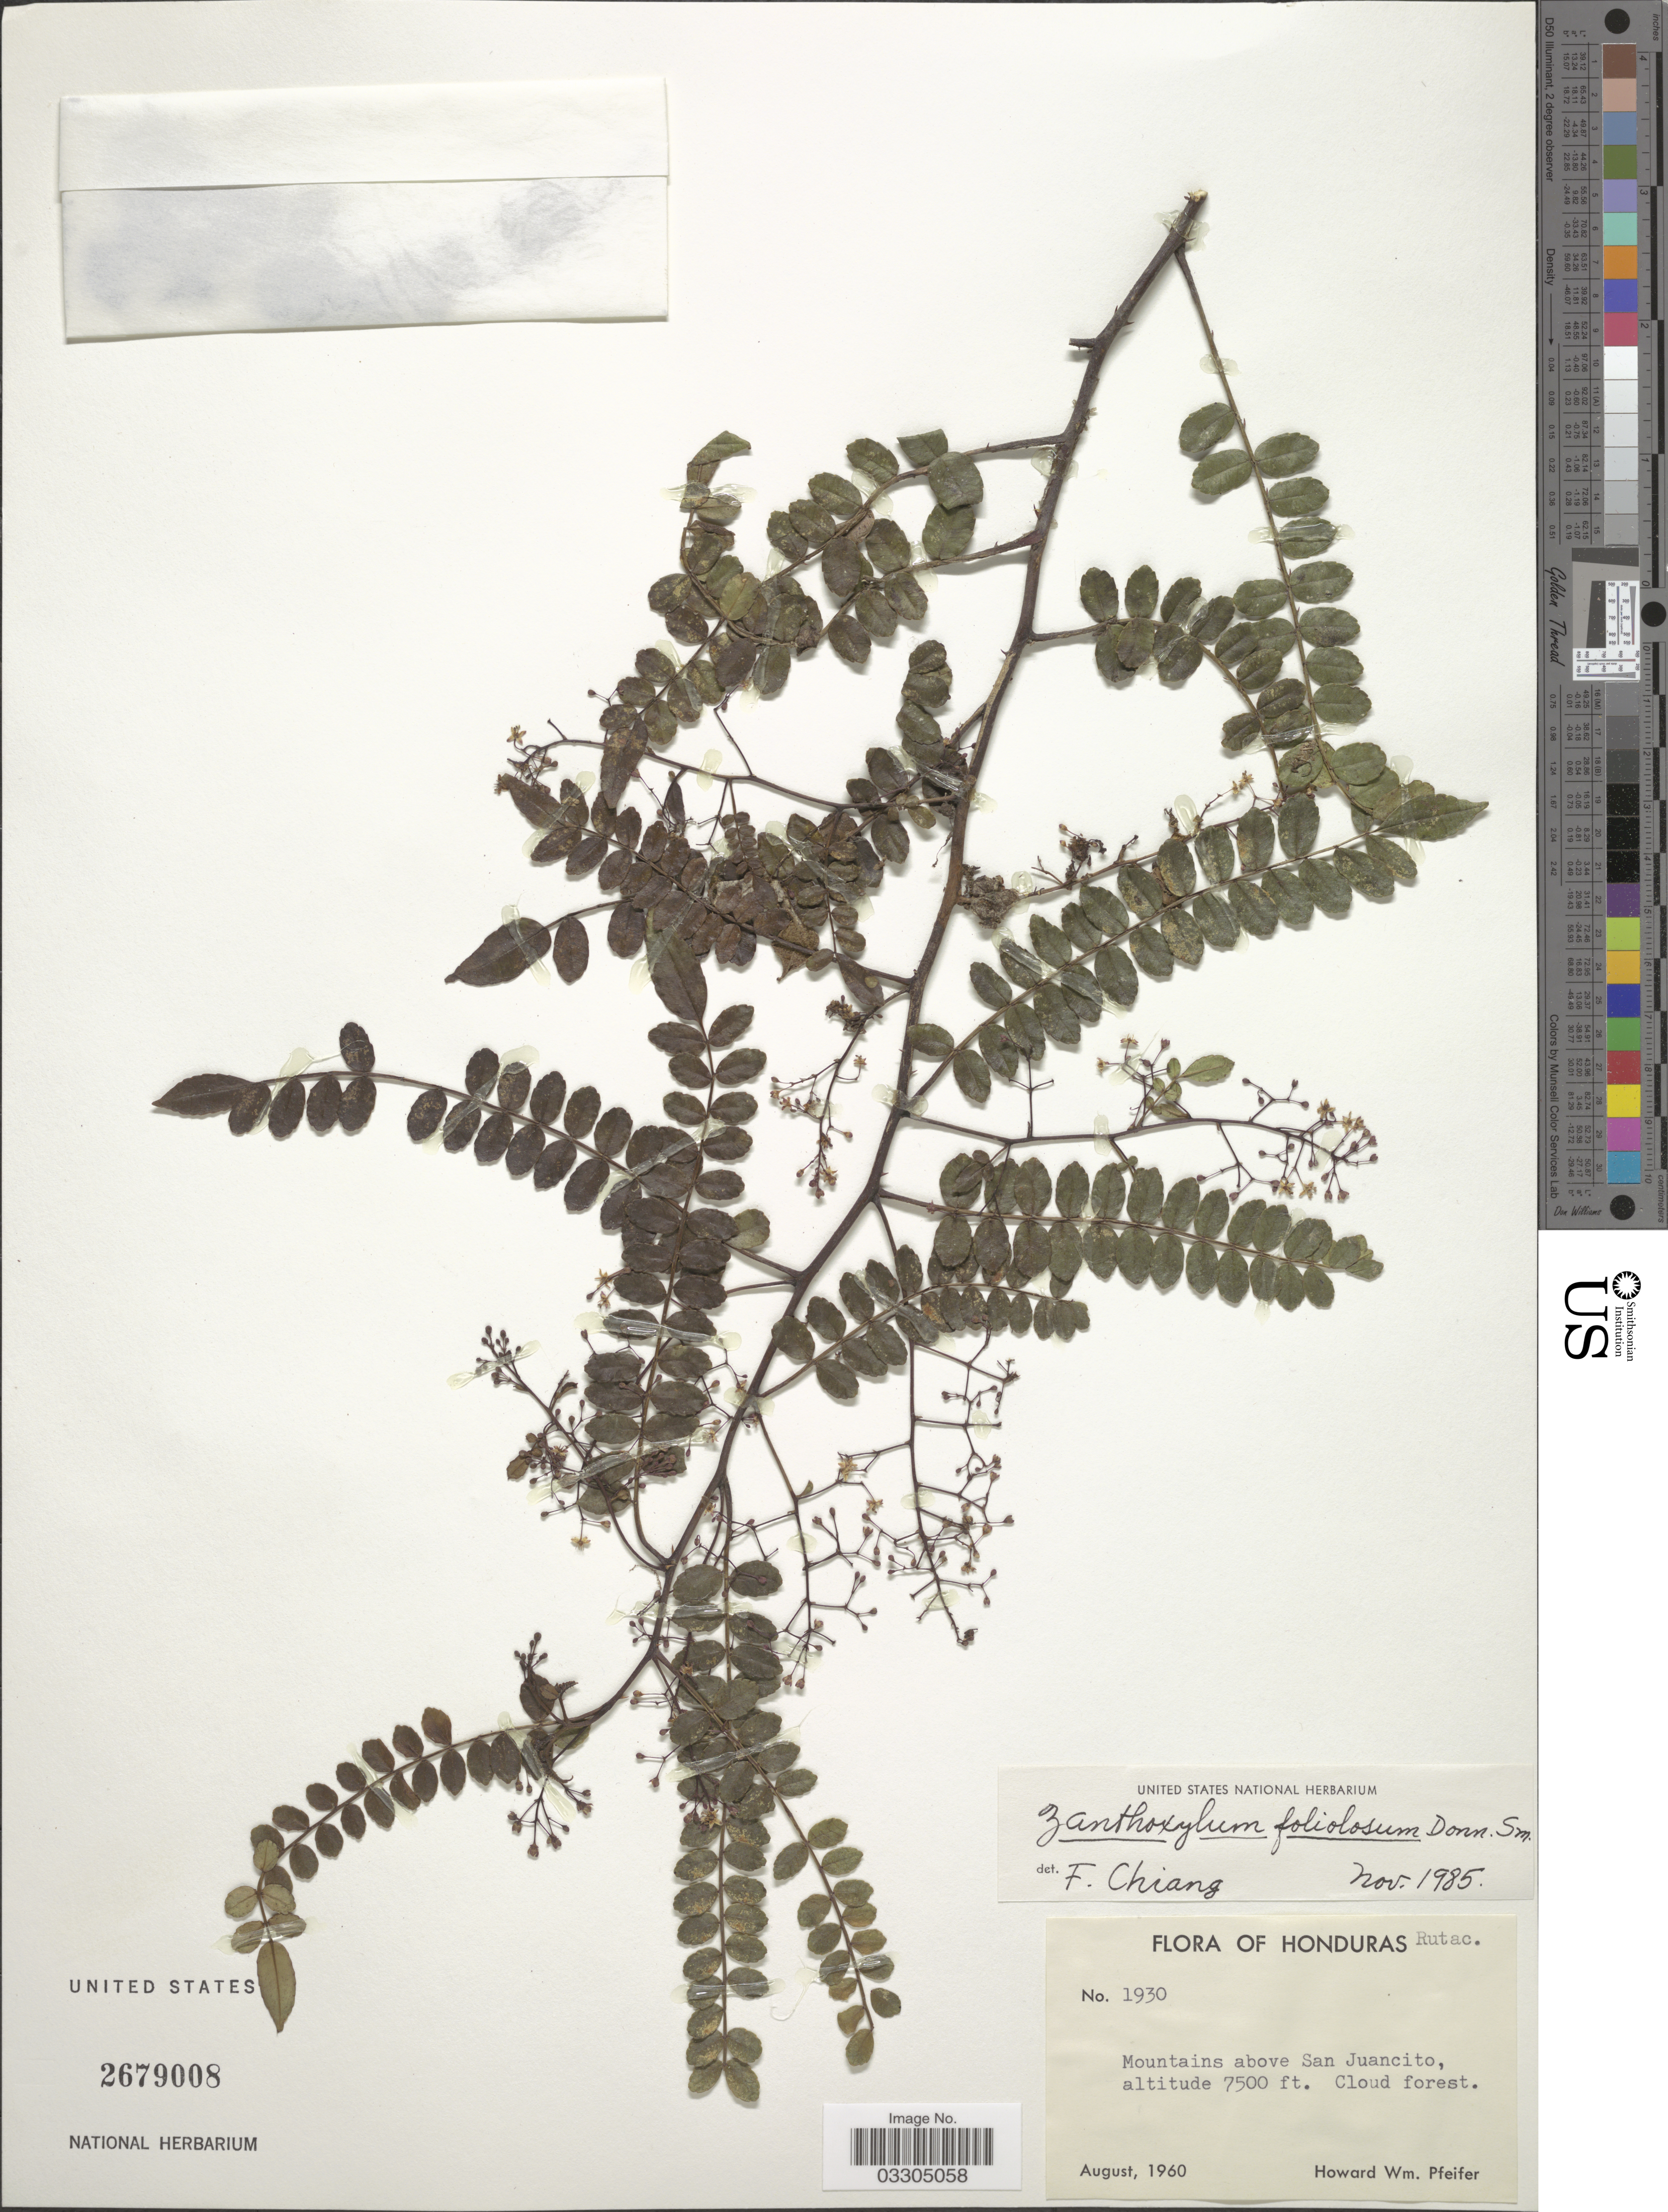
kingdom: Plantae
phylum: Tracheophyta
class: Magnoliopsida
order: Sapindales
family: Rutaceae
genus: Zanthoxylum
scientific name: Zanthoxylum foliolosum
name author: Donn. Sm.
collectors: H. W. Pfeifer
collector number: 1930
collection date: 1960-08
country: Honduras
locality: Mountains above San Juancito.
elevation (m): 2286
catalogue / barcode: US 2679008